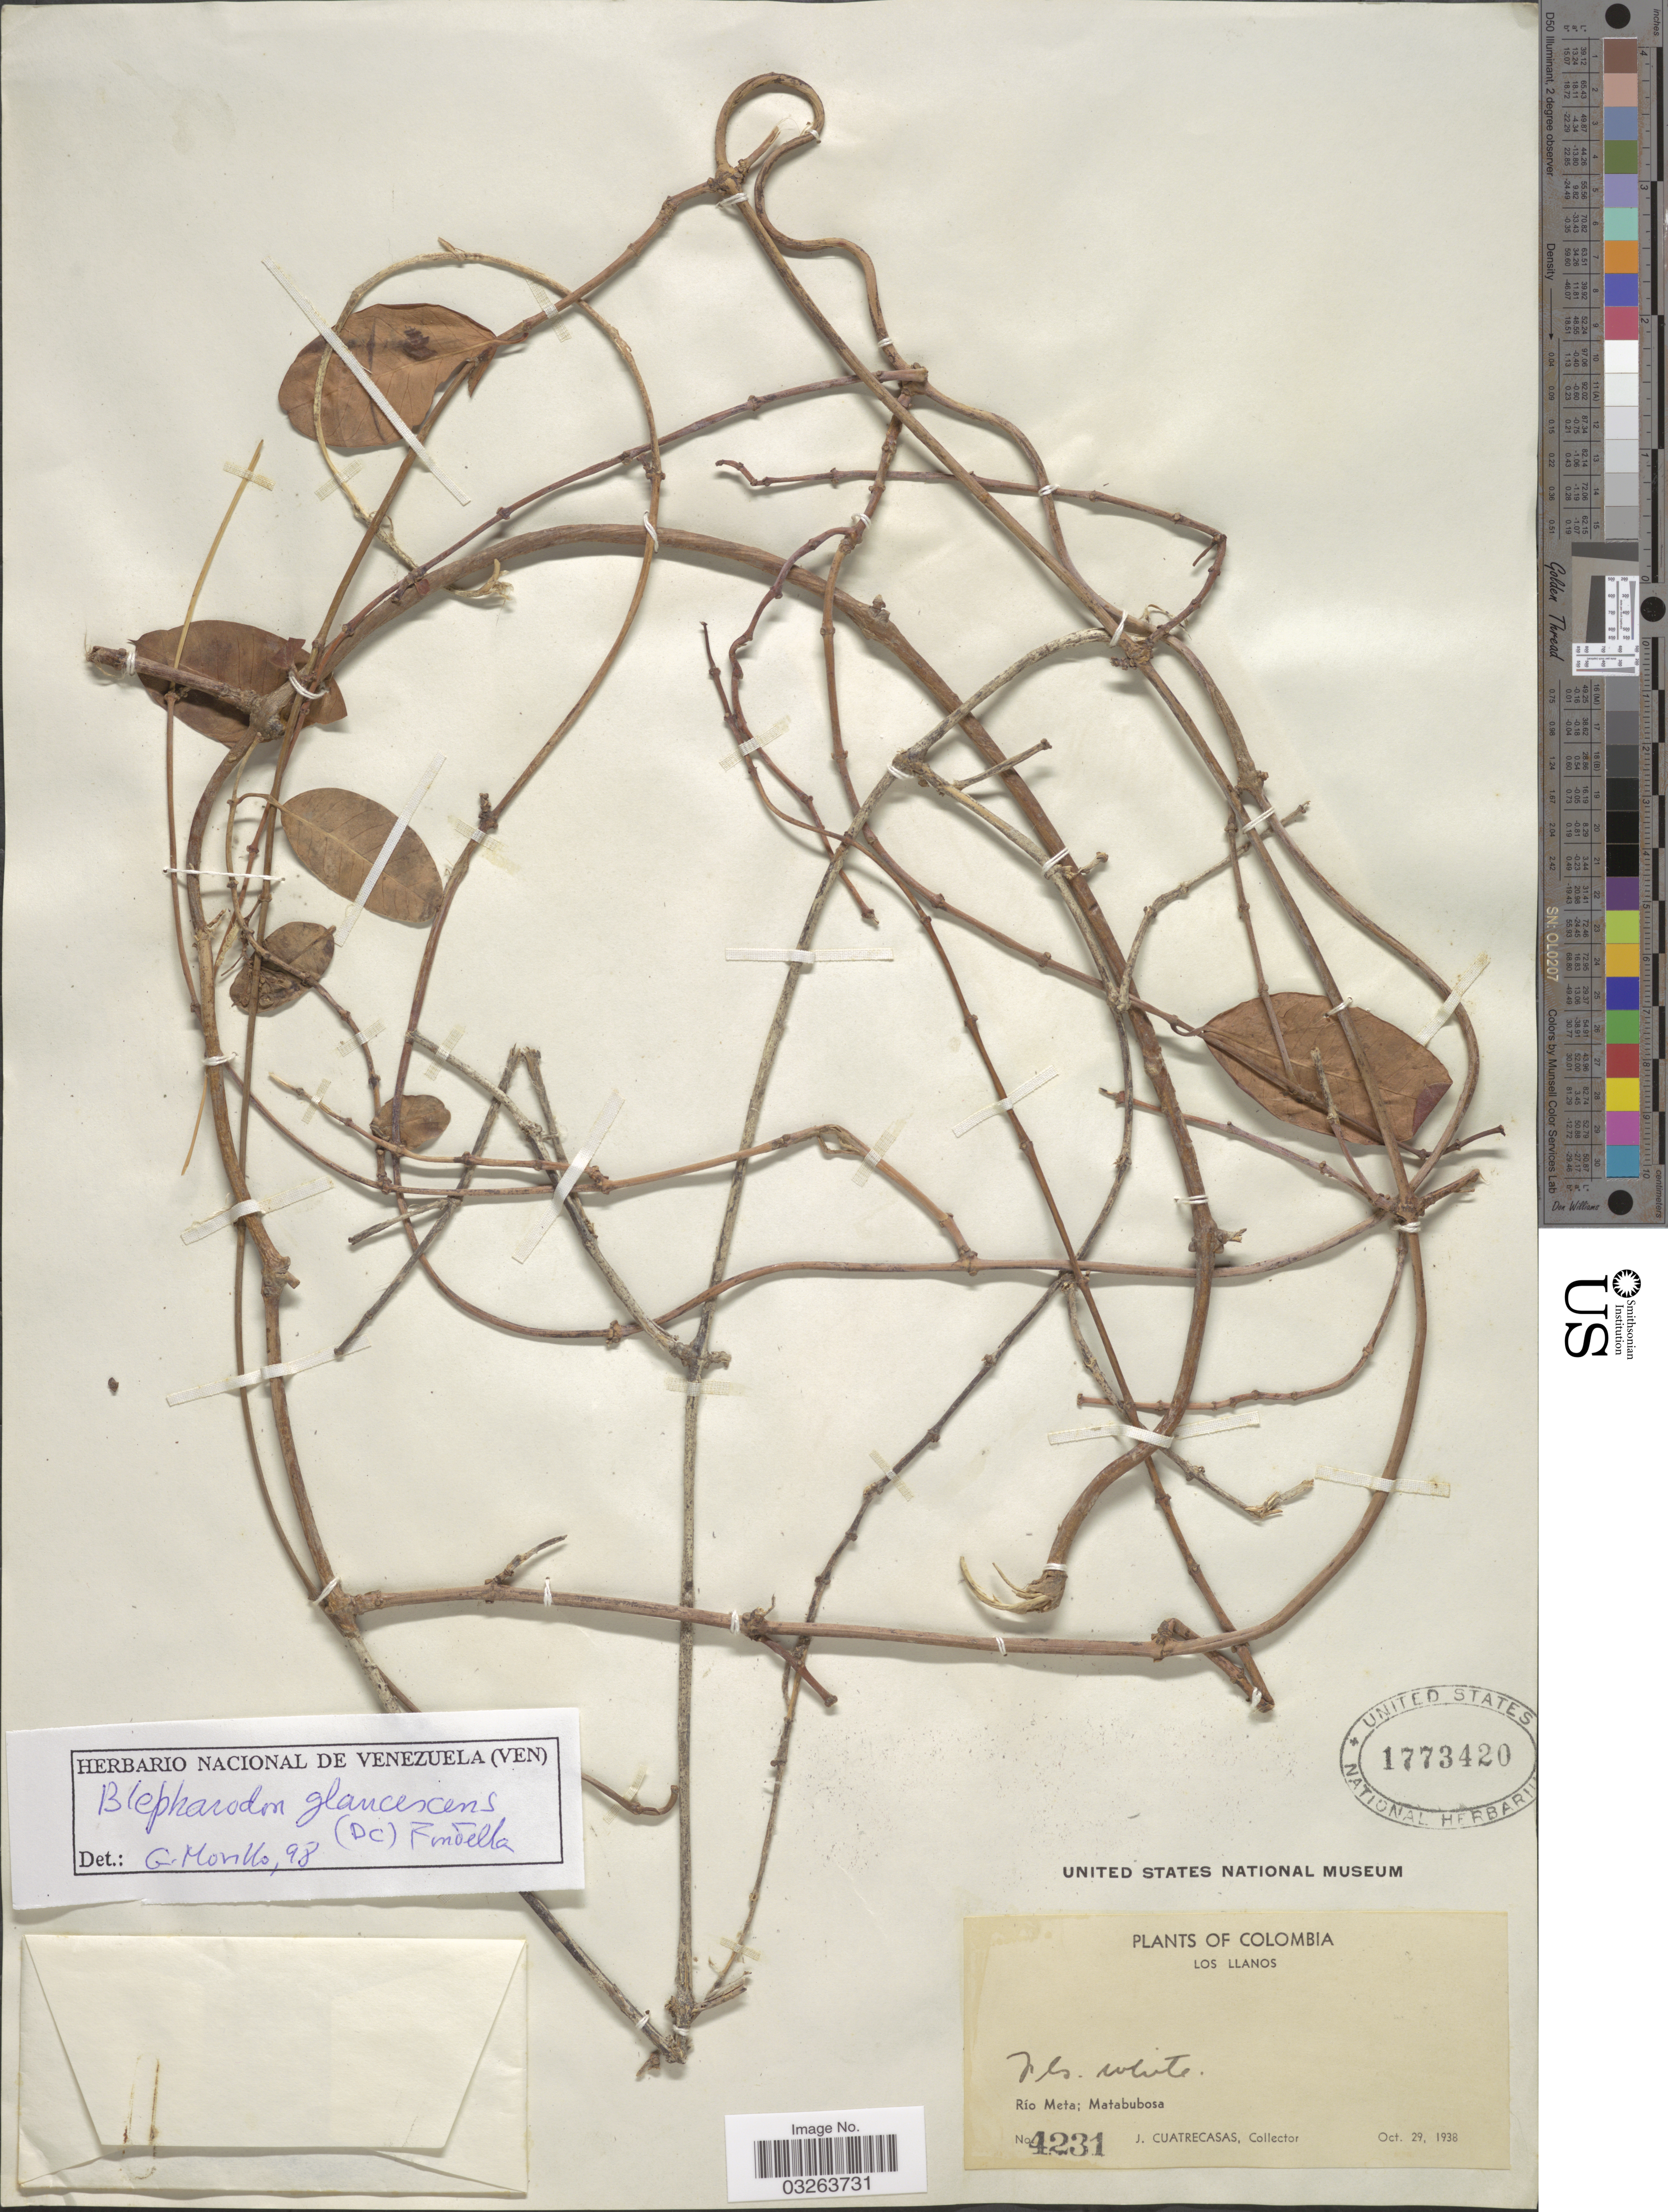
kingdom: Plantae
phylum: Tracheophyta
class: Magnoliopsida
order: Gentianales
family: Apocynaceae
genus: Blepharodon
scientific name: Blepharodon glaucescens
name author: (Decne.) Fontella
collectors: J. Cuatrecasas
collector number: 4231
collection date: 1938-10-29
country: Colombia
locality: Los Llanos. Río Meta; Matabubosa.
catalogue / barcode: US 1773420